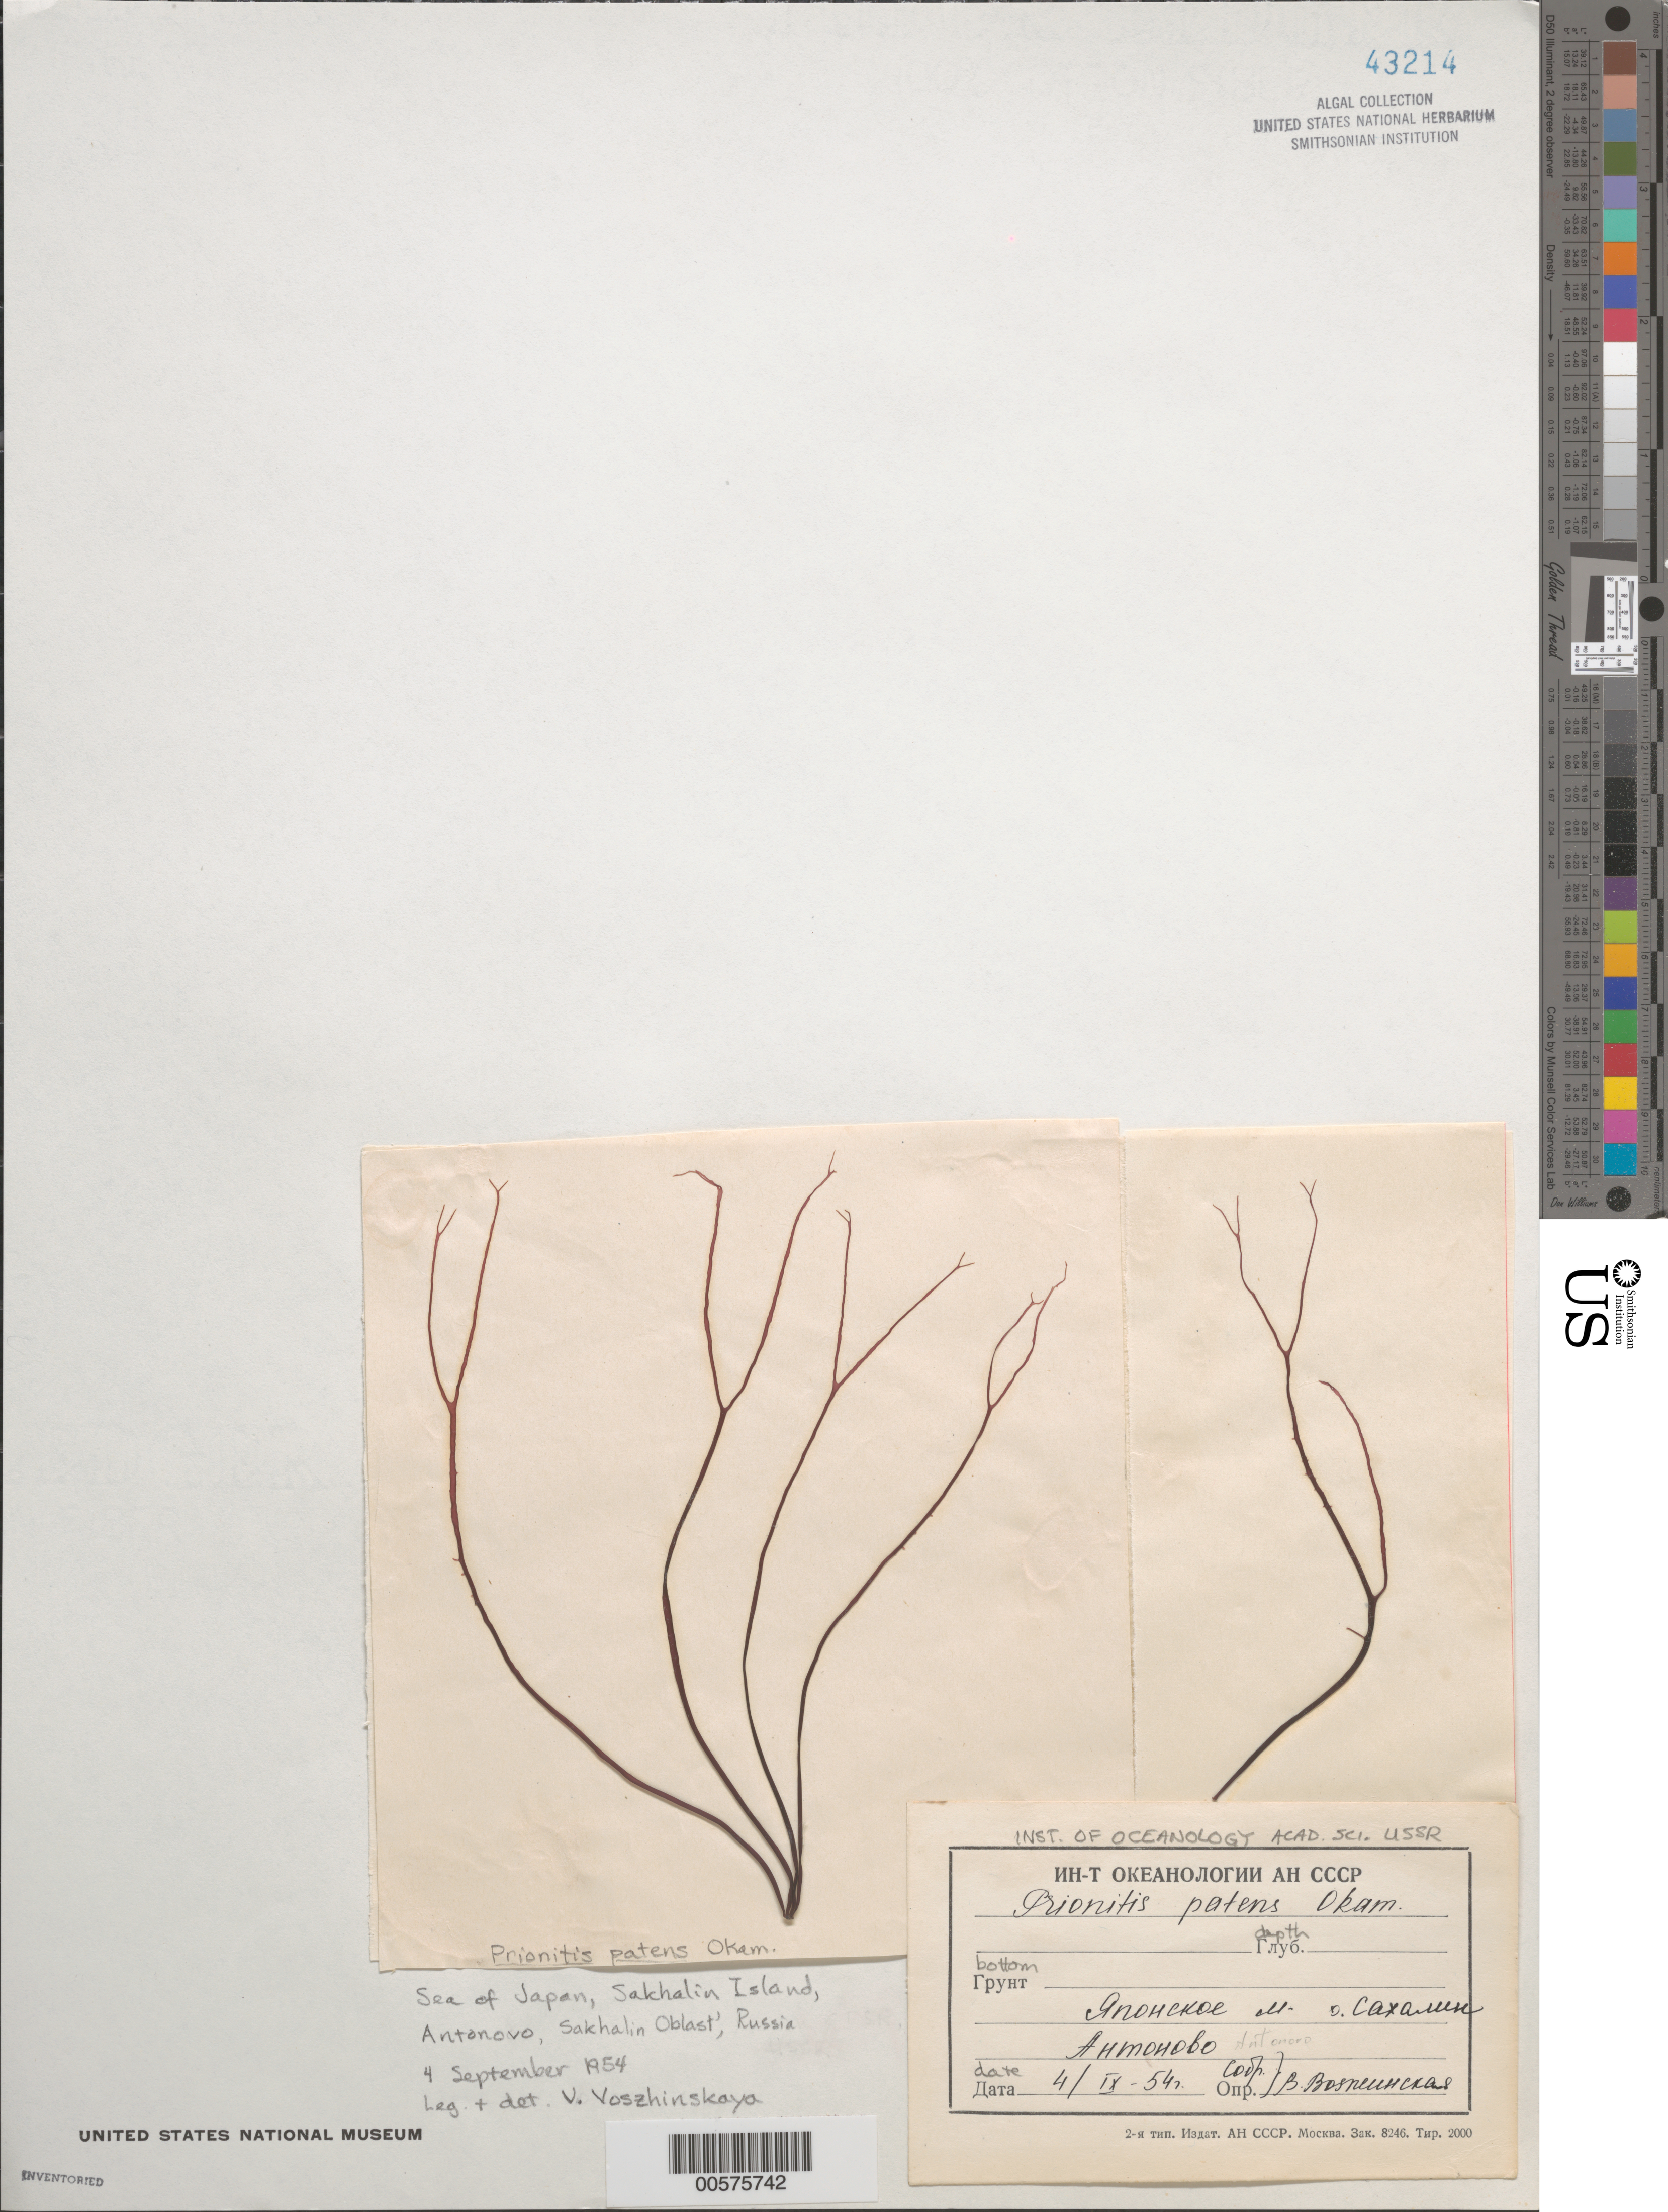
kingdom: Plantae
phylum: Rhodophyta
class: Florideophyceae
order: Halymeniales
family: Halymeniaceae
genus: Grateloupia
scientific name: Grateloupia patens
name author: (Okamura) S. Kawaguchi & H.W. Wang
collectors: V. Vozzhinskaya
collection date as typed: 04 Sep 1954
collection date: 1954-09-04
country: Russian Federation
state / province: Sakhalin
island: Sakhalin Island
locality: Sea of Japan, Antonovo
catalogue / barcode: US 43214